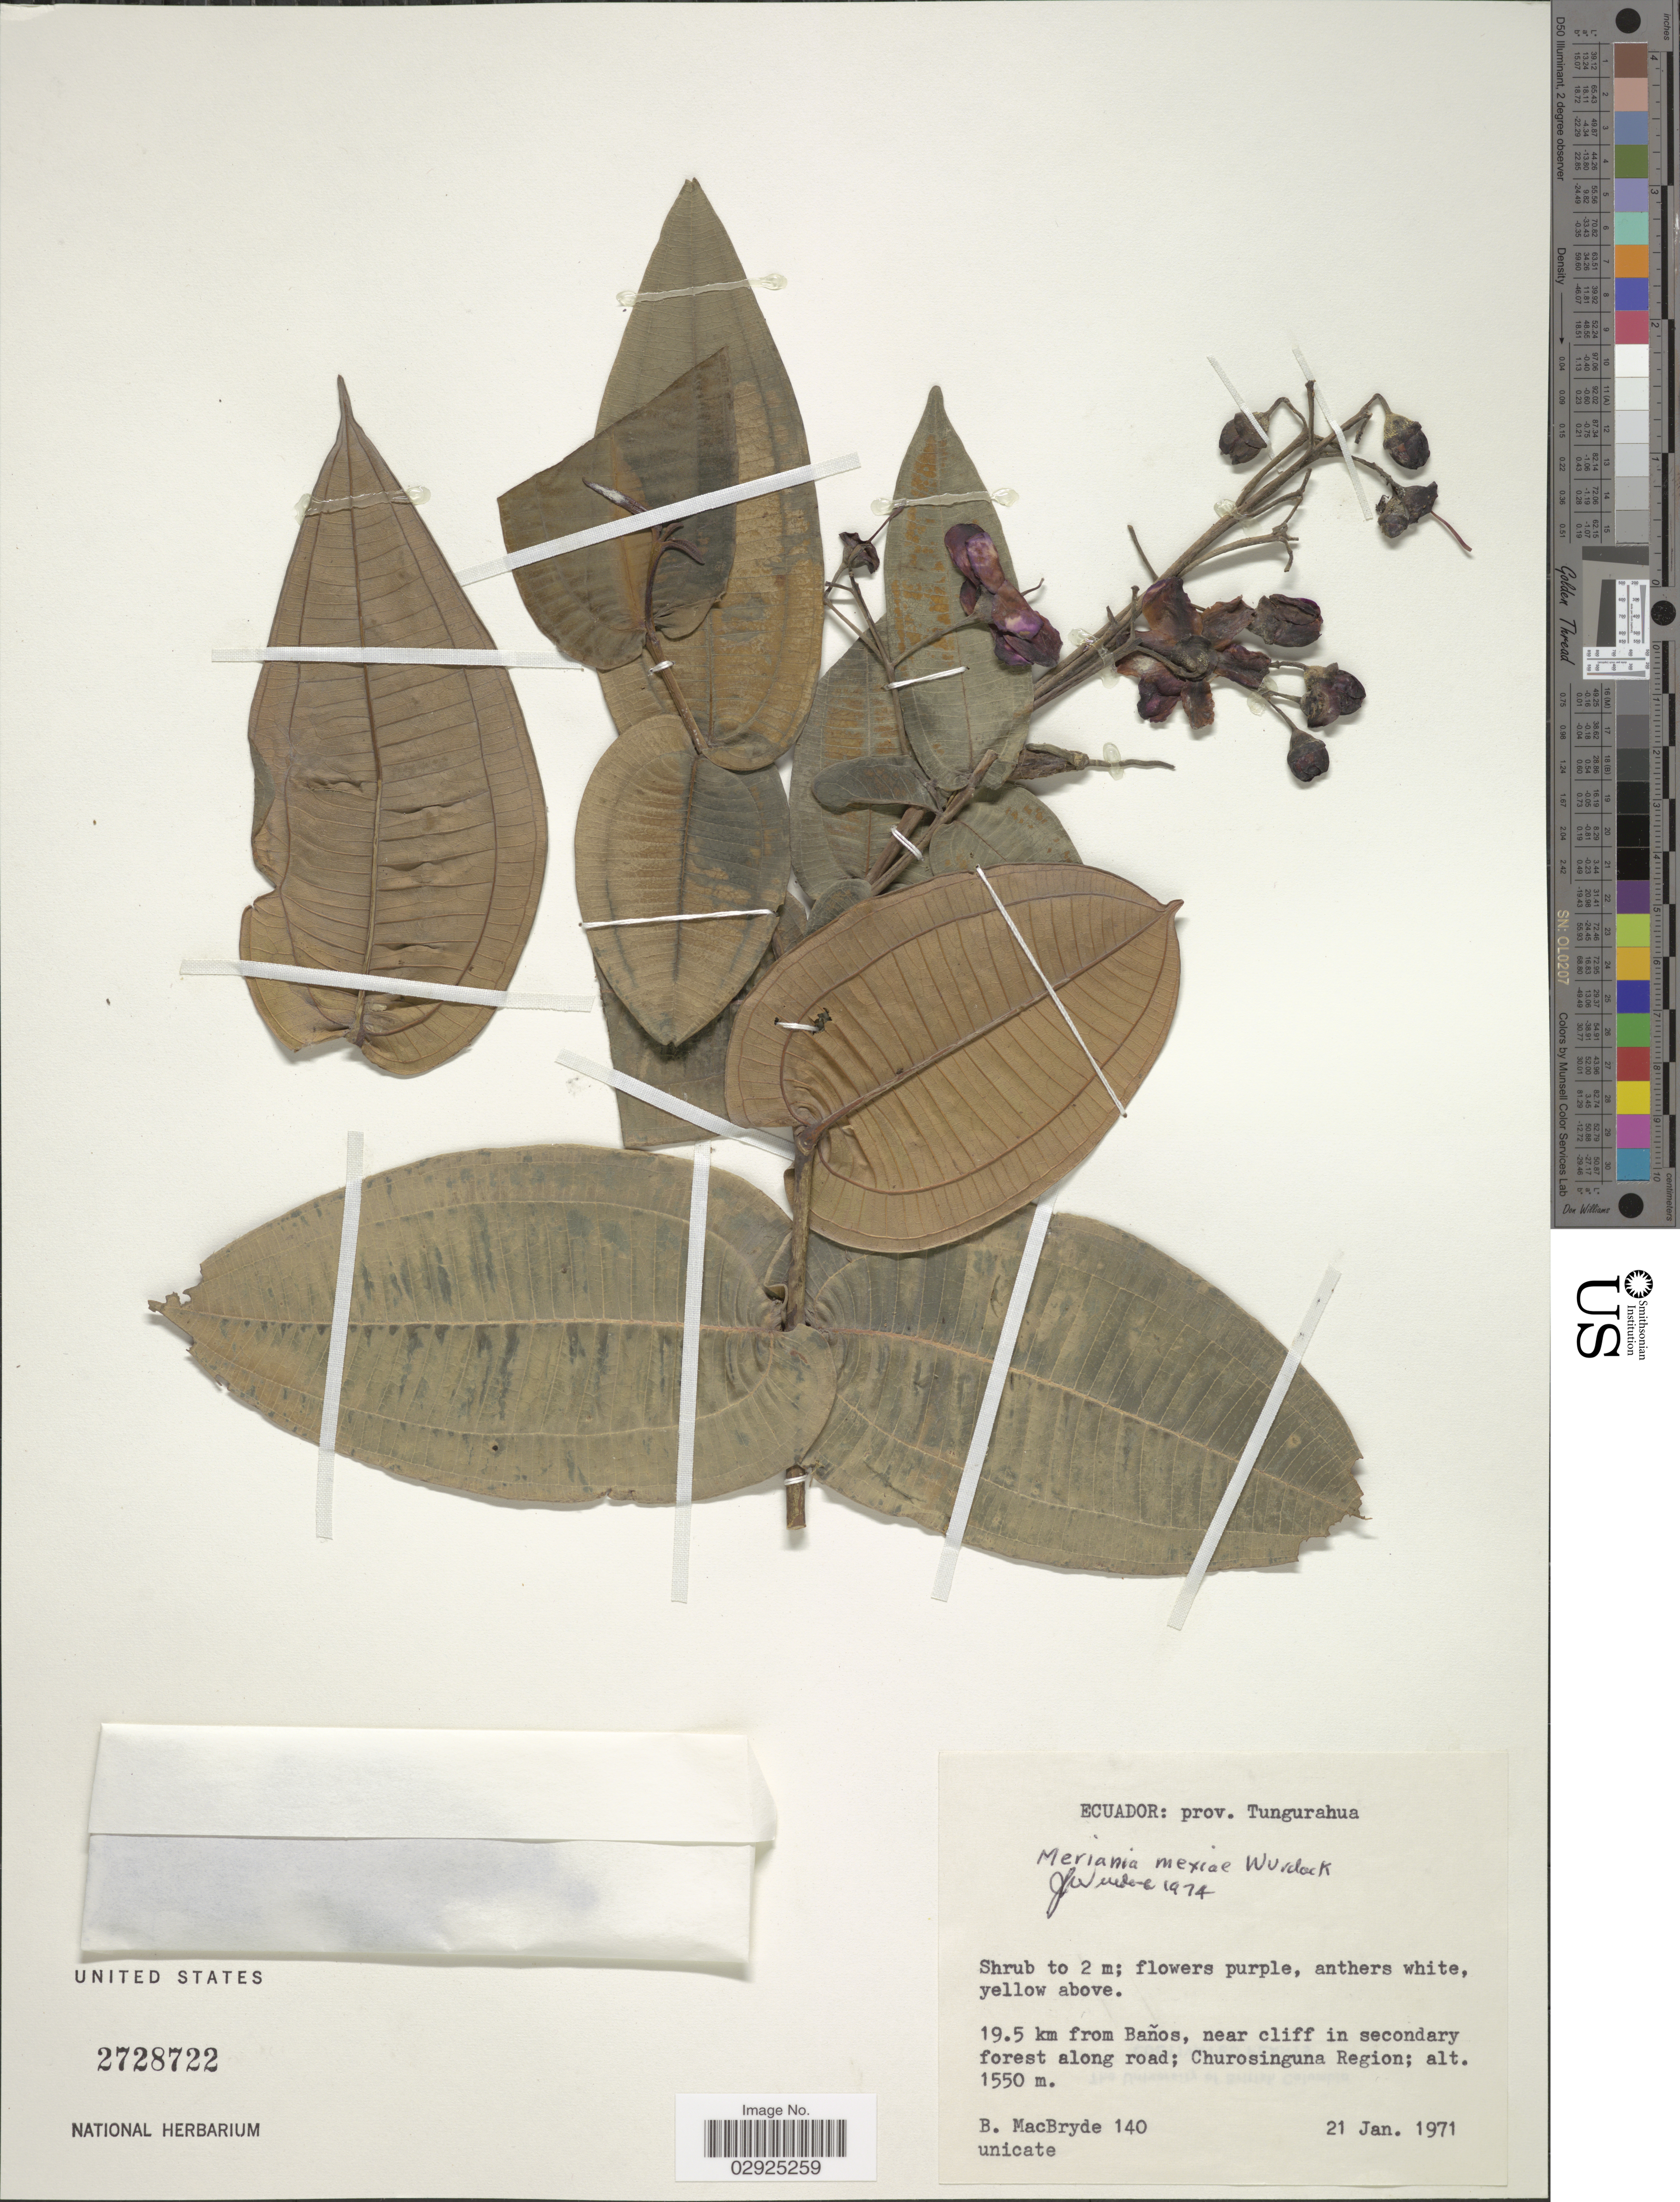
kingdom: Plantae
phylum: Tracheophyta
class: Magnoliopsida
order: Myrtales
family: Melastomataceae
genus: Meriania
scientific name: Meriania mexiae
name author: Wurdack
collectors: B. MacBryde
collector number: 140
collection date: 1971-01-21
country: Ecuador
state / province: Tungurahua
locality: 19.5 km from Baños, near cliff in secondary forest along road; Churosinguna Region.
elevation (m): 1550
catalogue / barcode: US 2728722